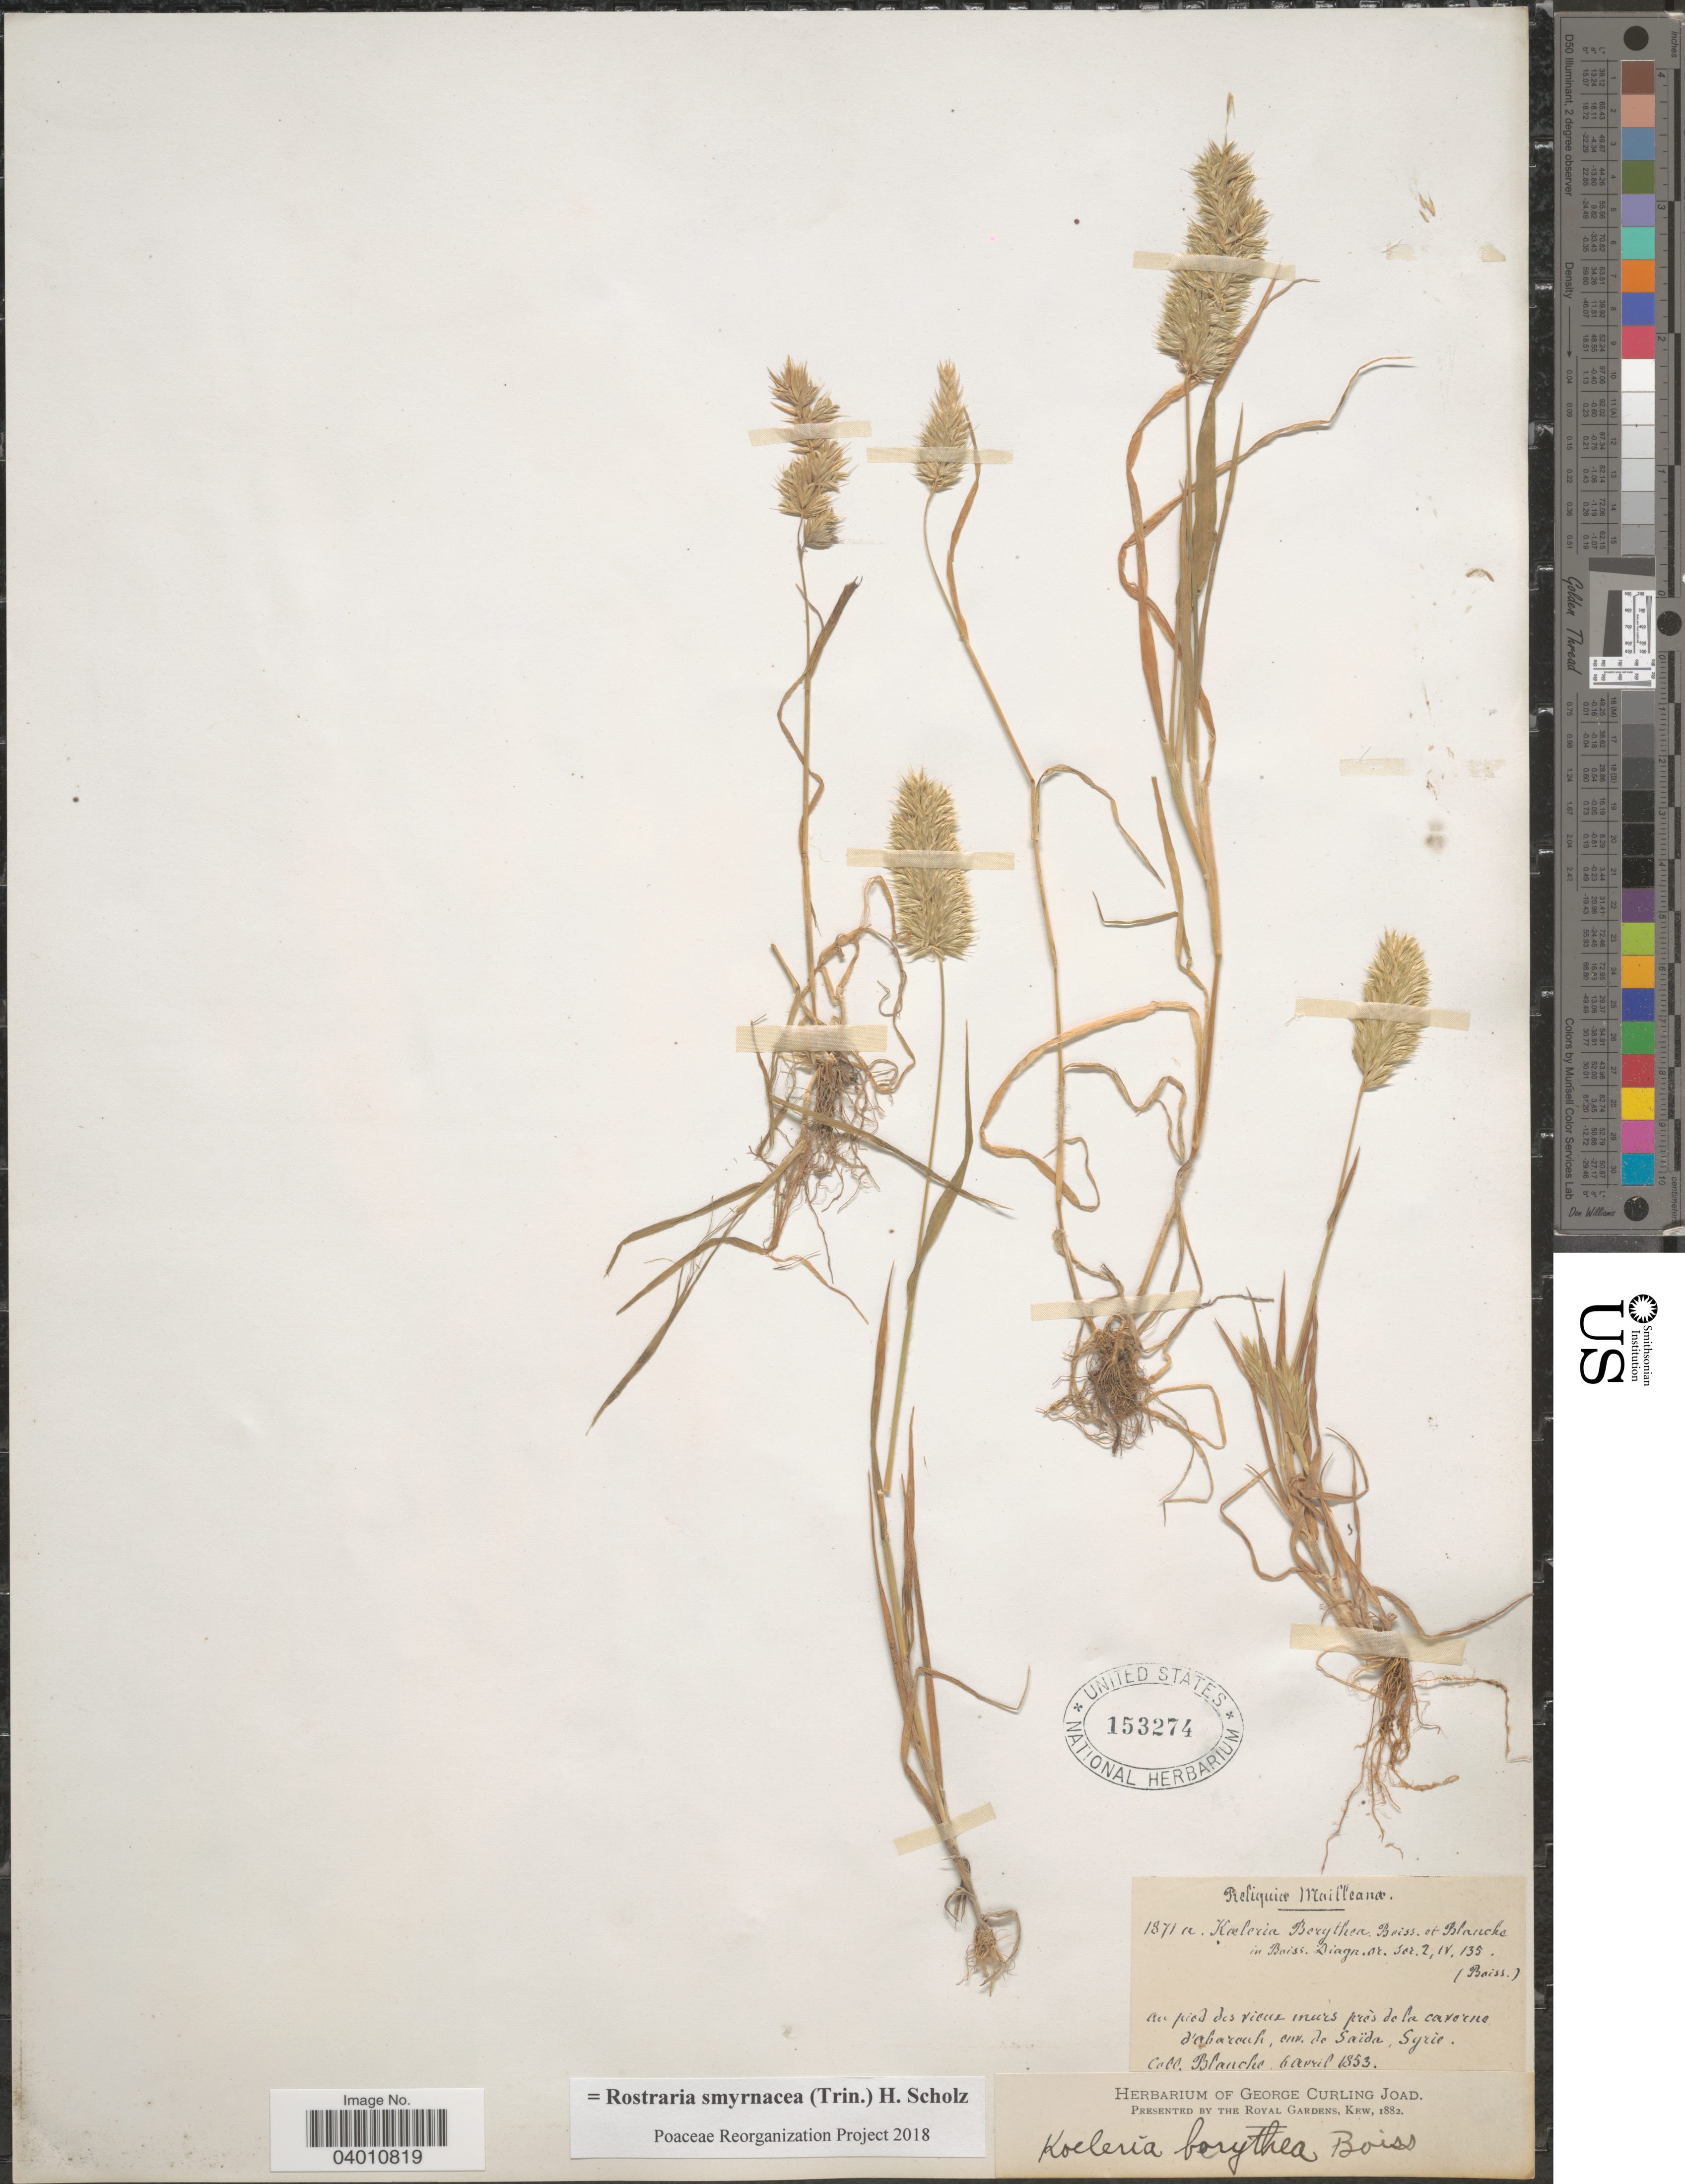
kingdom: Plantae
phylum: Tracheophyta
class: Liliopsida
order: Poales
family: Poaceae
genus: Rostraria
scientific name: Rostraria smyrnacea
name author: (Trin.) H. Scholz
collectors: -. Blanche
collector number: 1871a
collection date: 1853-04-06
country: Syria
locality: Au pied des vieux murs prés de la cavorne d'abarouh, env. de Saïda, Syrie.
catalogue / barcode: US 153274